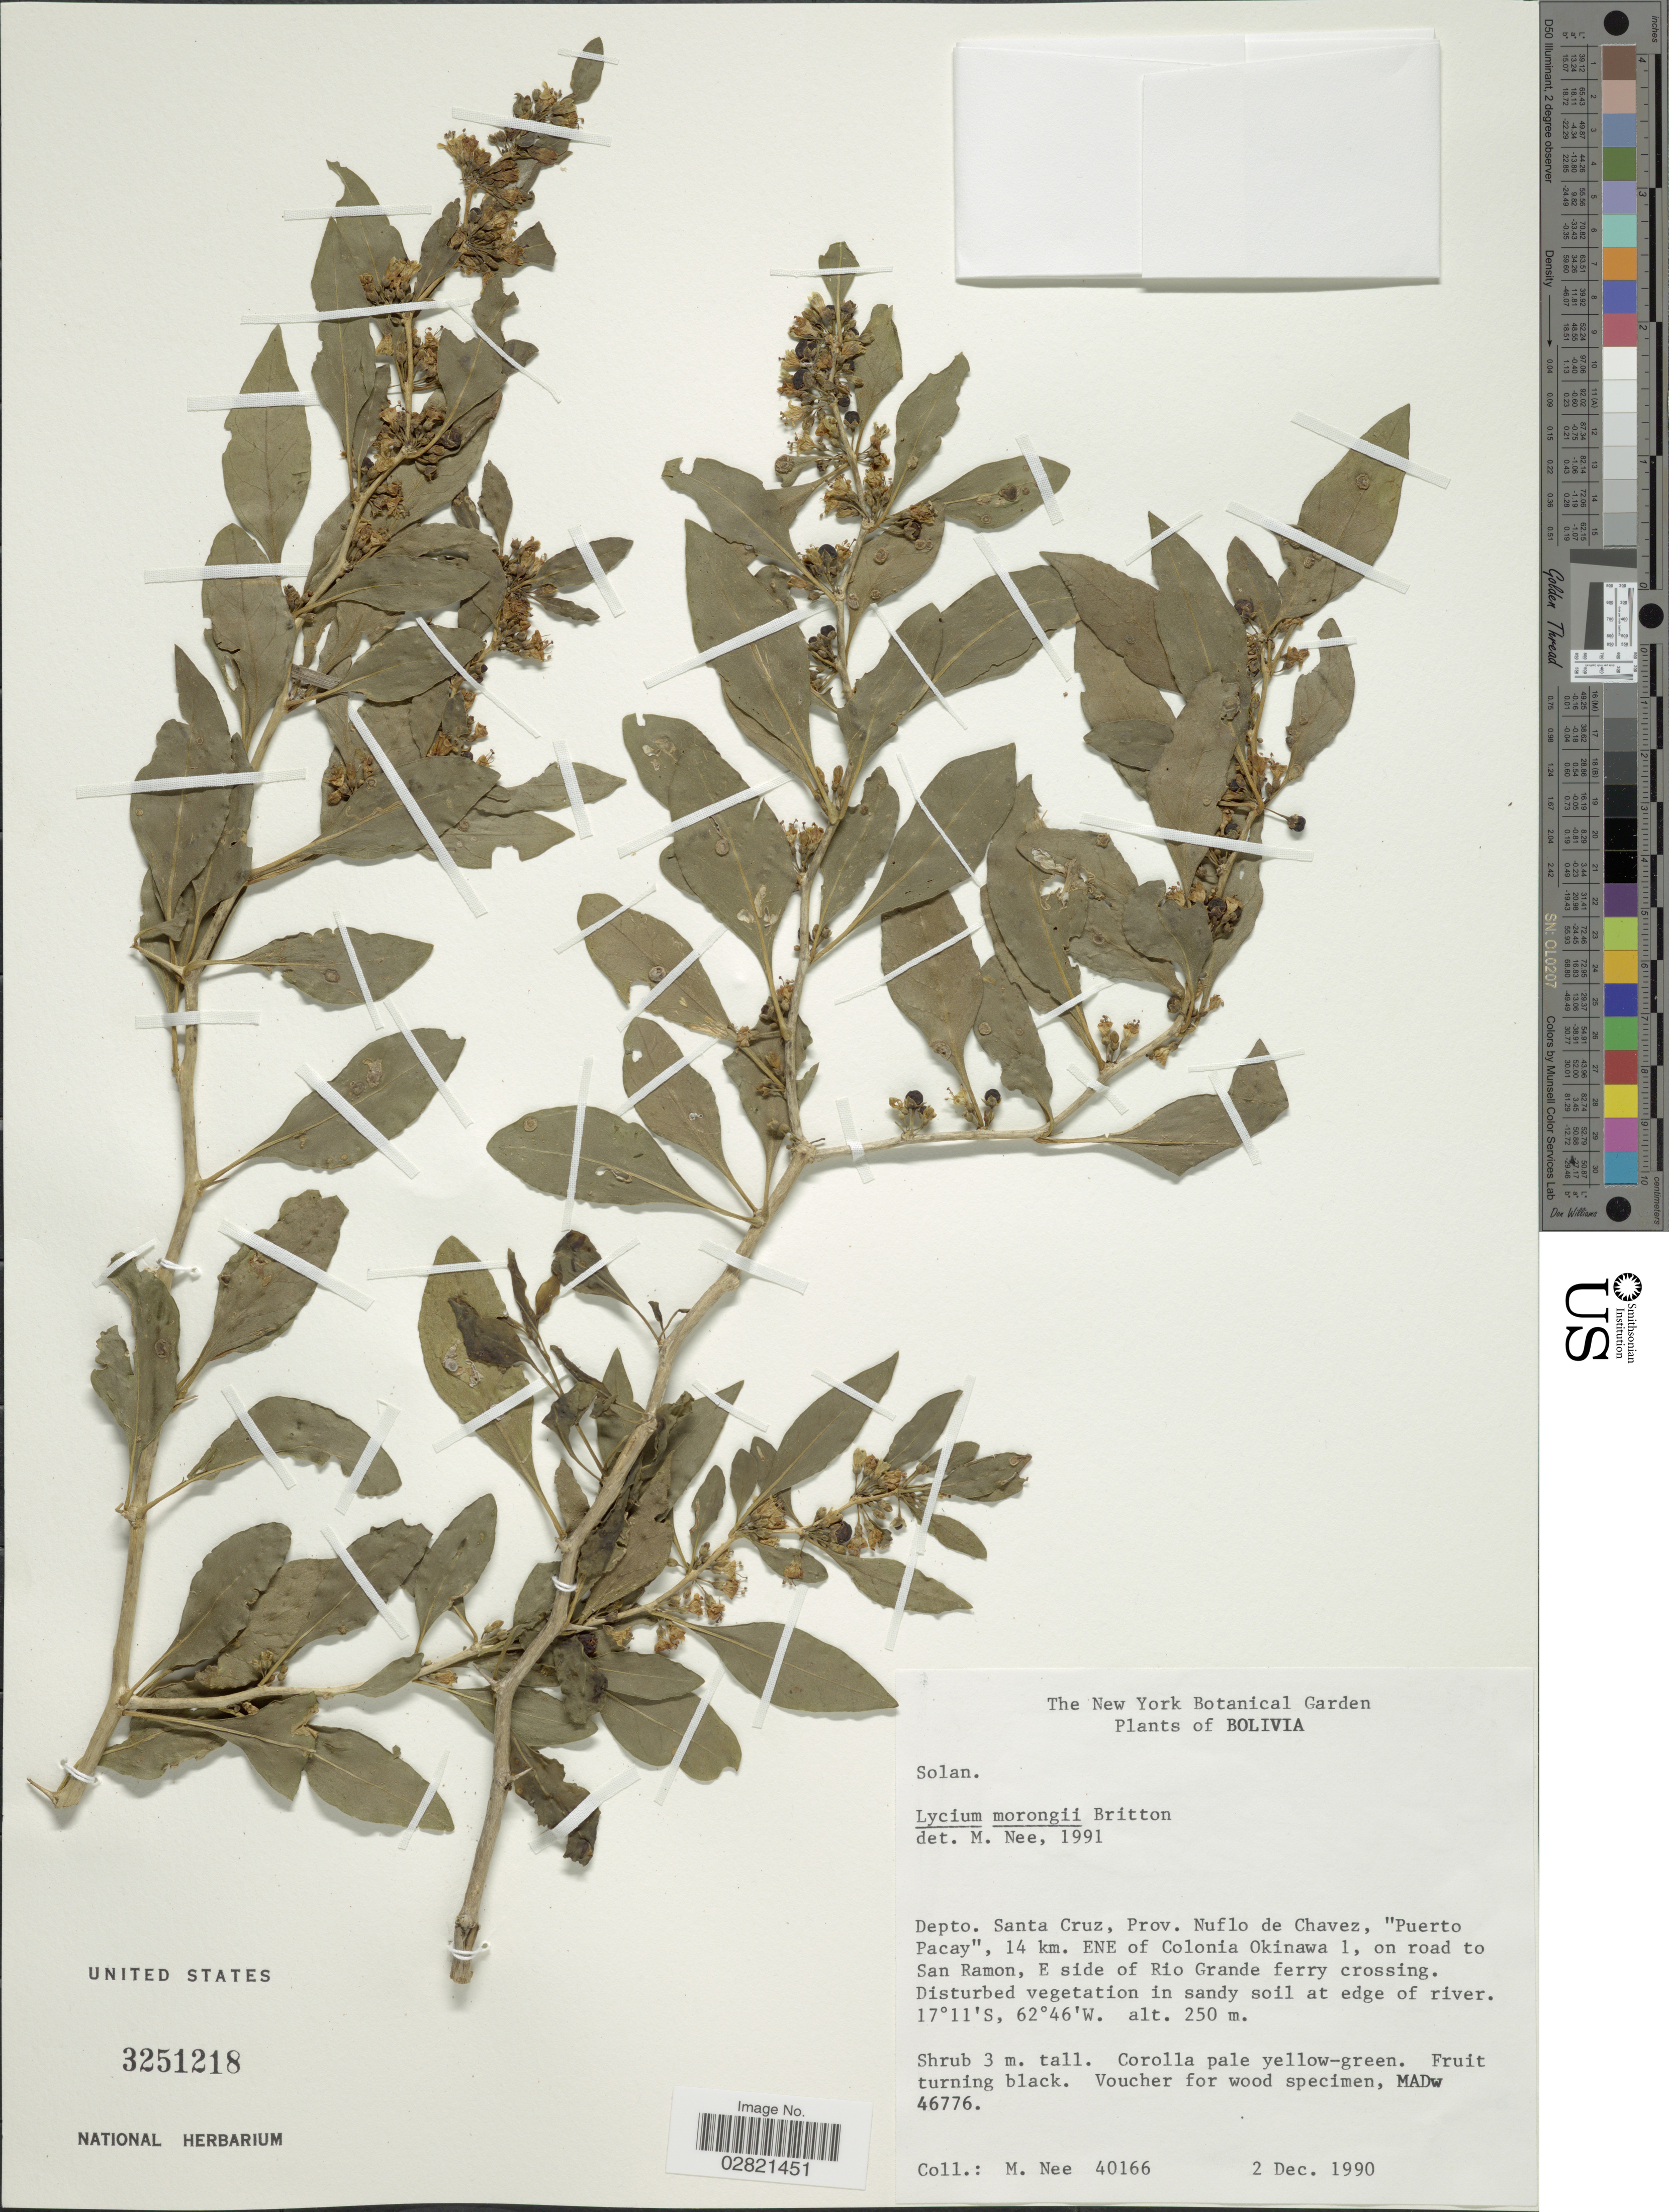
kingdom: Plantae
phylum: Tracheophyta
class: Magnoliopsida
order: Solanales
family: Solanaceae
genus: Lycium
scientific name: Lycium morongii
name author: Britton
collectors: M. Nee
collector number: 40166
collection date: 1990-12-02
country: Bolivia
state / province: Santa Cruz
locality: Depto. Santa Cruz, Prov. Nuflo de Chavez, "Puerto Pacay", 14 km. ENE of Colonia Okinawa 1, on road to San Ramon, E side of Rio Grande ferry crossing.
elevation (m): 250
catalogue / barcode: US 3251218